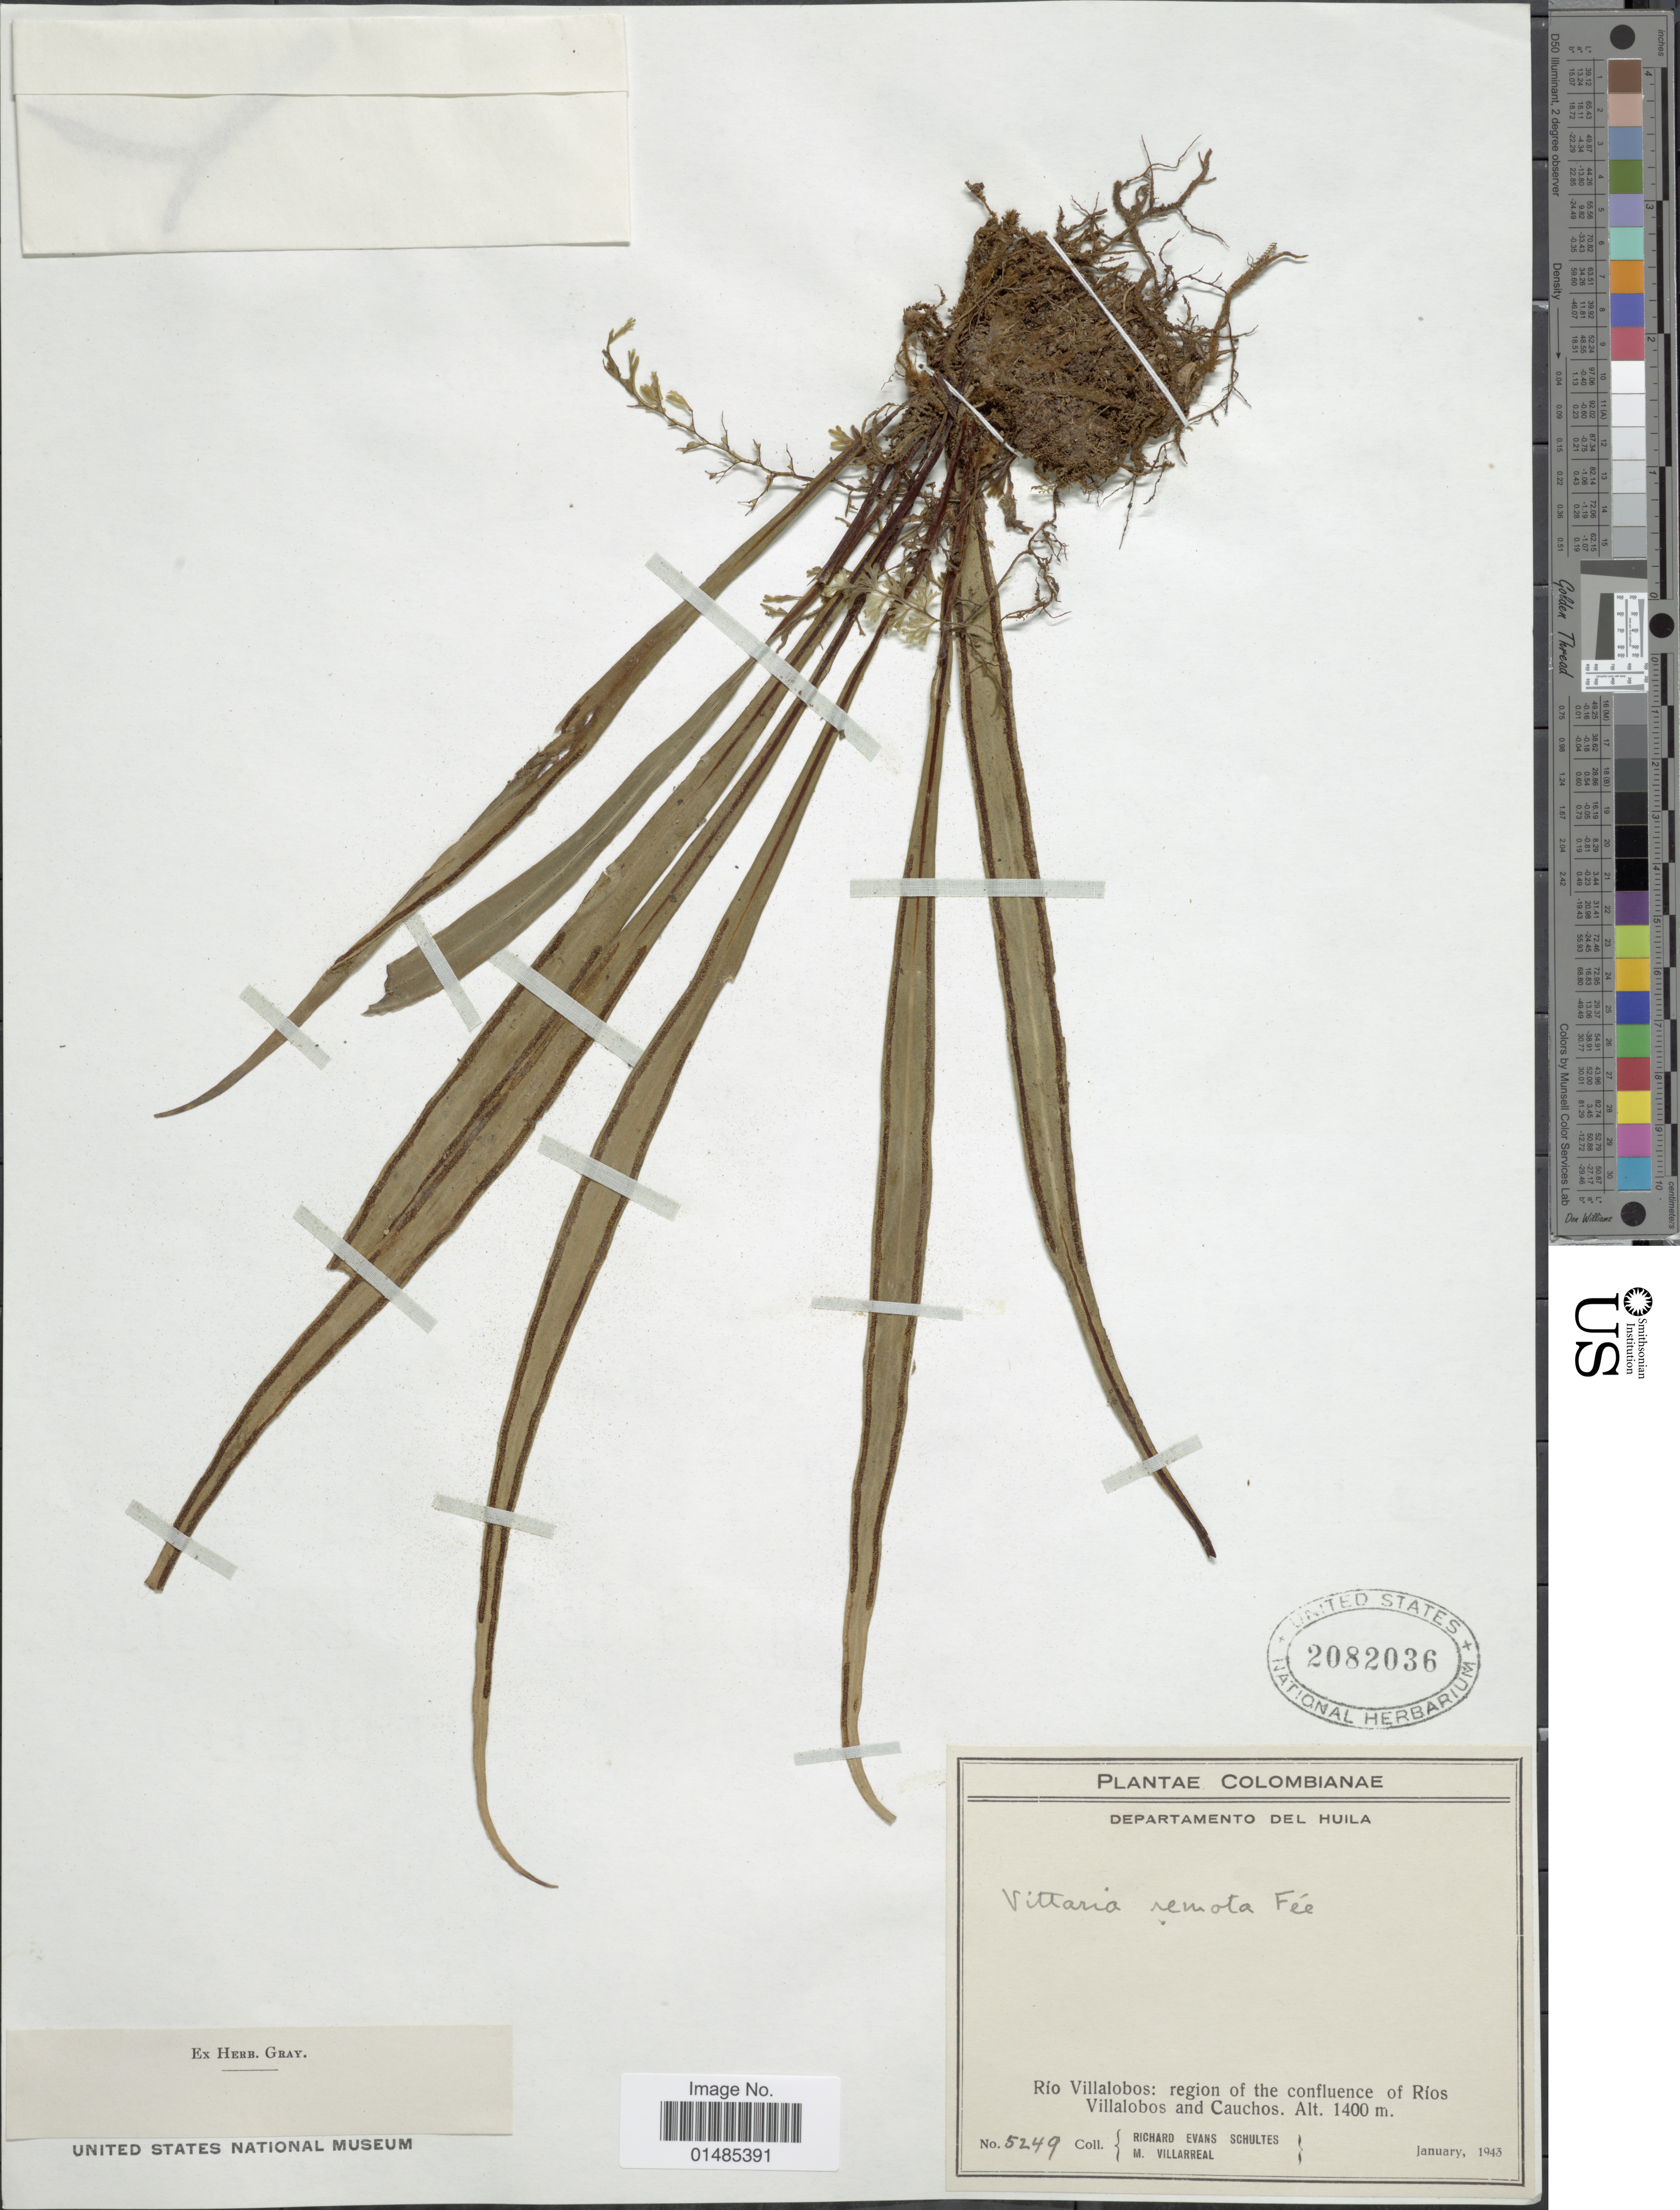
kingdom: Plantae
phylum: Tracheophyta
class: Polypodiopsida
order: Polypodiales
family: Pteridaceae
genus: Radiovittaria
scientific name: Radiovittaria remota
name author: (Fée) E.H. Crane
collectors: R. E. Schultes & M. Villarreal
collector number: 5249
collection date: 1943-01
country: Colombia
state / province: Huila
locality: Río Villalobos: region of the confluence of Ríos Villalobos and Cauchos.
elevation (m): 1400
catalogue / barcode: US 2082036